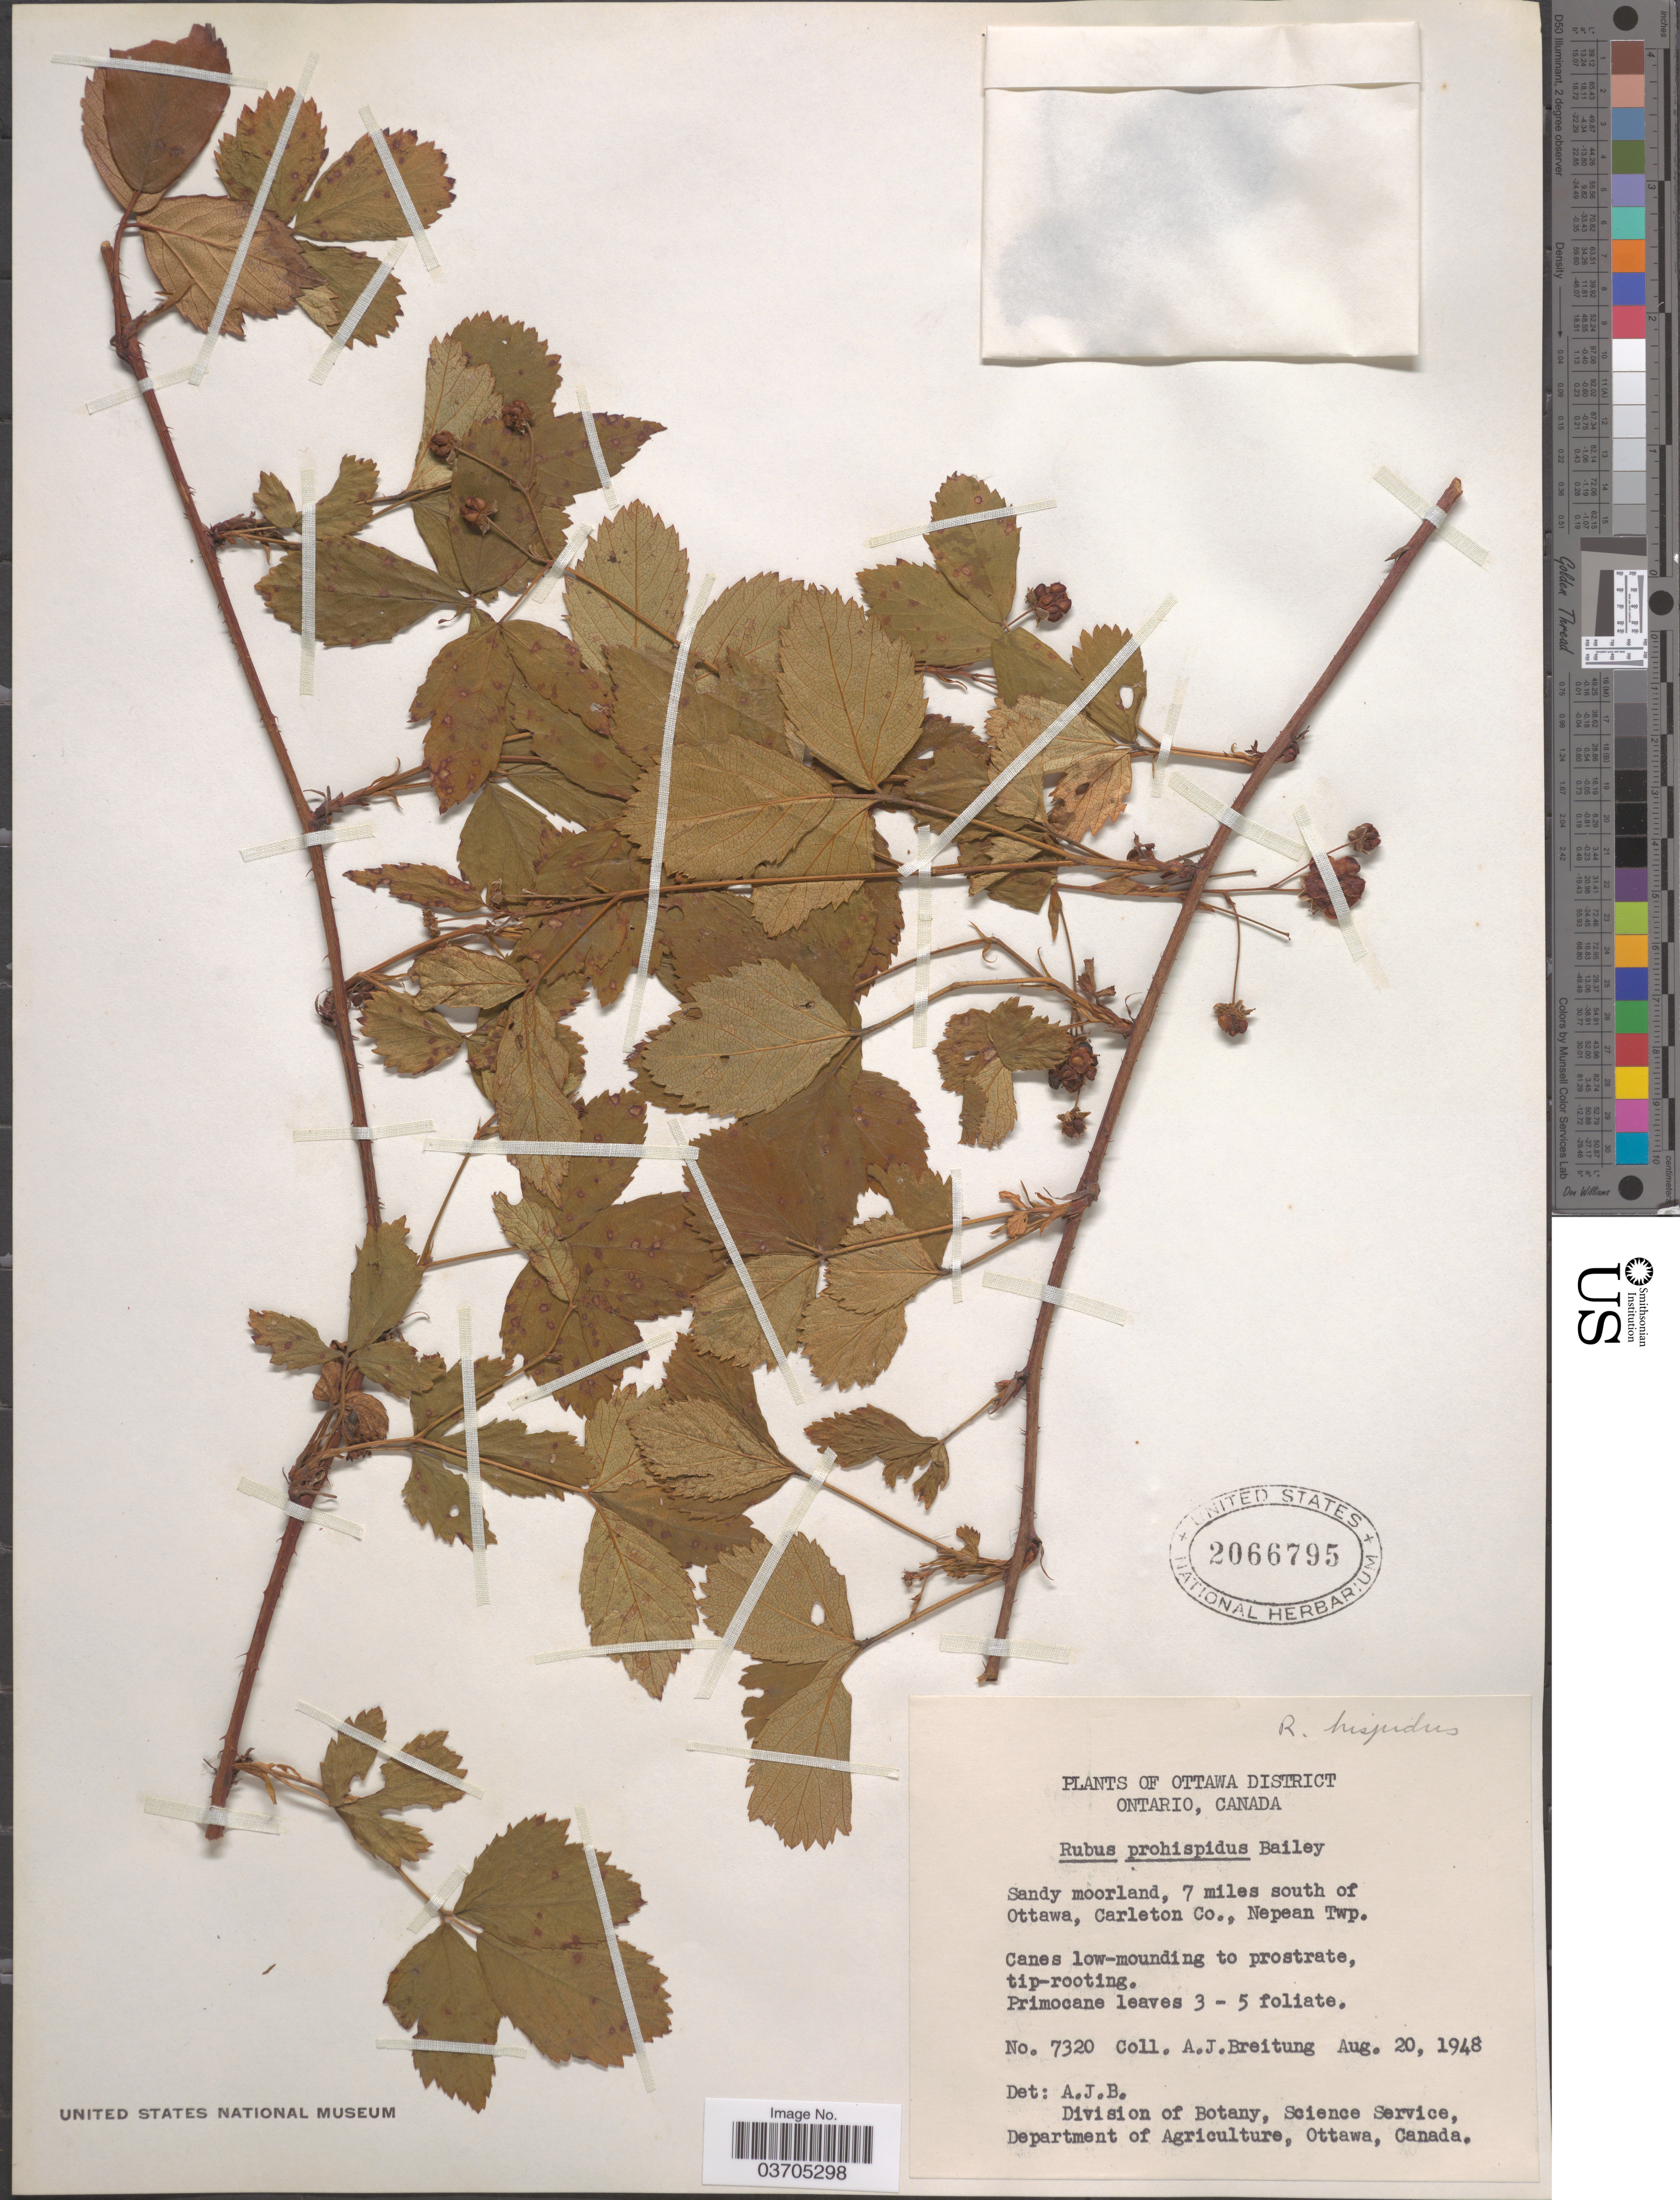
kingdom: Plantae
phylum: Tracheophyta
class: Magnoliopsida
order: Rosales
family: Rosaceae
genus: Rubus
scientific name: Rubus hispidus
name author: L.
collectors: A. Breitung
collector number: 7320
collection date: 1948-08-20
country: Canada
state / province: Ontario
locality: Ottawa District. Sandy moorland, 7 miles south of Ottawa, Carleton Co., Nepean Twp.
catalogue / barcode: US 2066795